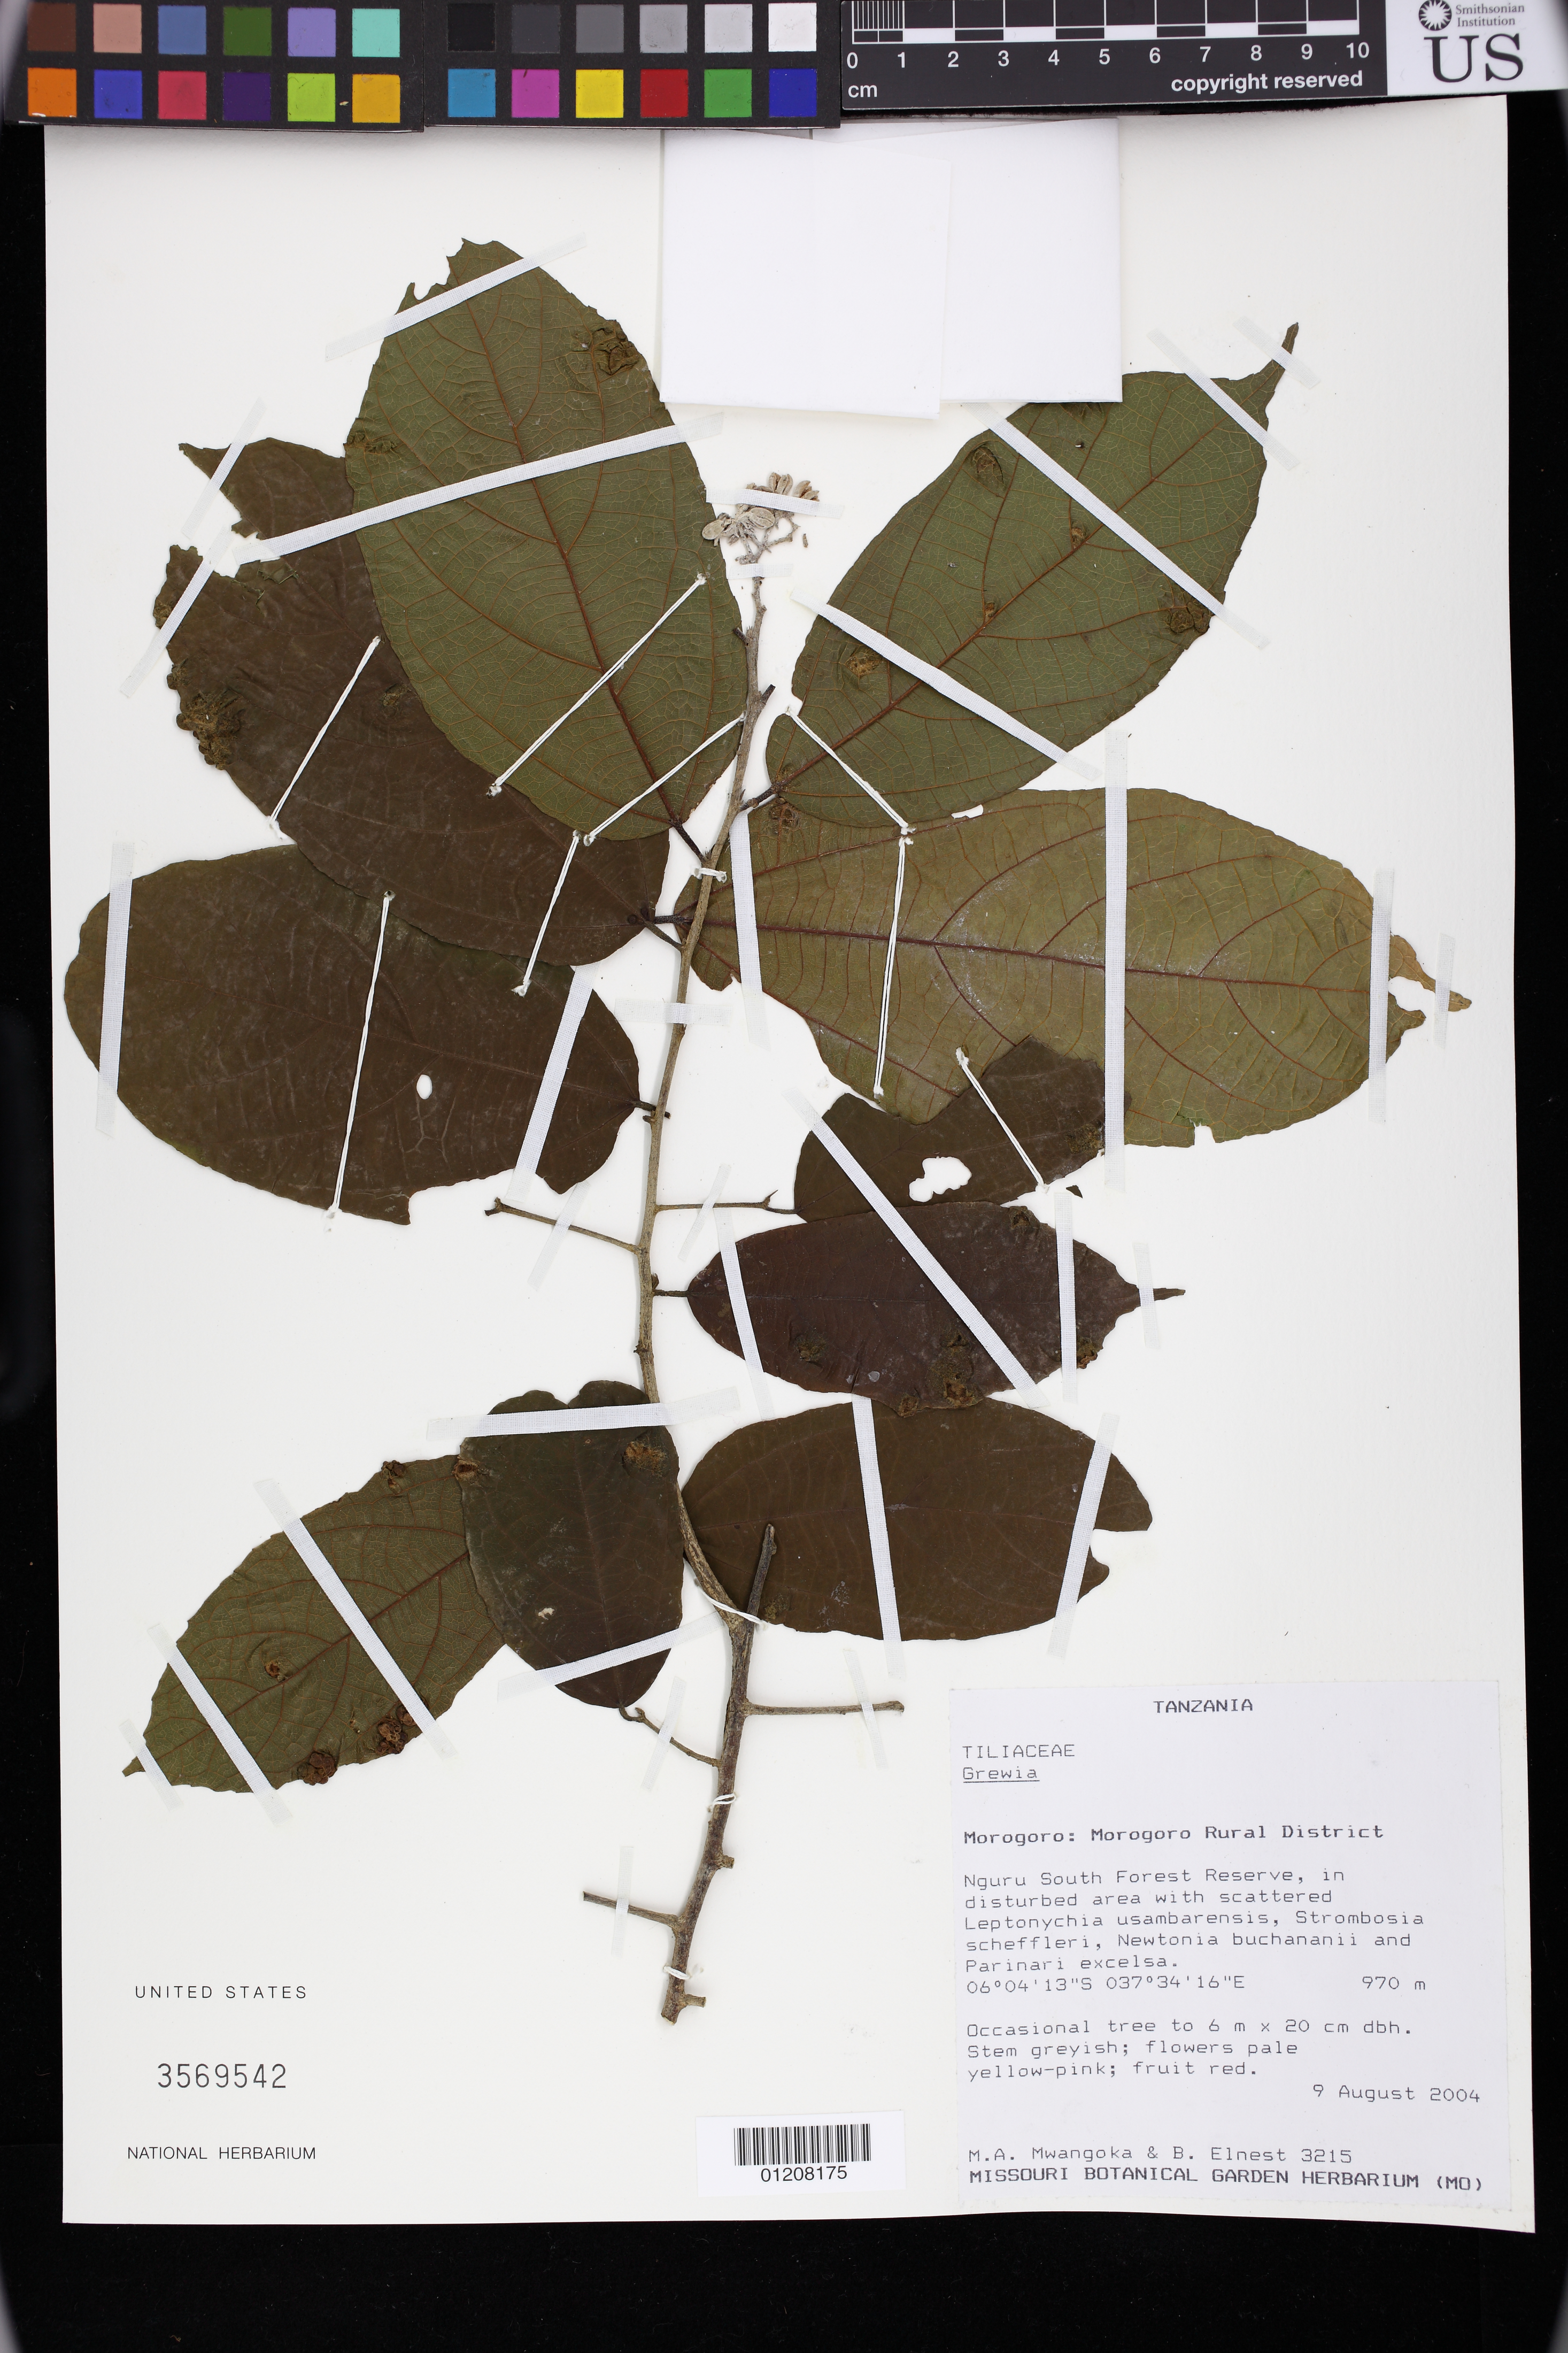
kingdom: Plantae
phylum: Tracheophyta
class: Magnoliopsida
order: Malvales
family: Malvaceae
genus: Grewia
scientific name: Grewia sp.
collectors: M. A. Mwangoka & B. Elnest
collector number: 3215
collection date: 2004-08-09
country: Tanzania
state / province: Morogoro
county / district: Morogoro Rural District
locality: Nguru South Forest Reserve, in disturbed area with scattered Leptonychia usambarensis, Strombosia scheffleri, Newtonia buchananii and Parinari excelsa.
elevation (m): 970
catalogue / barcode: US 3569542